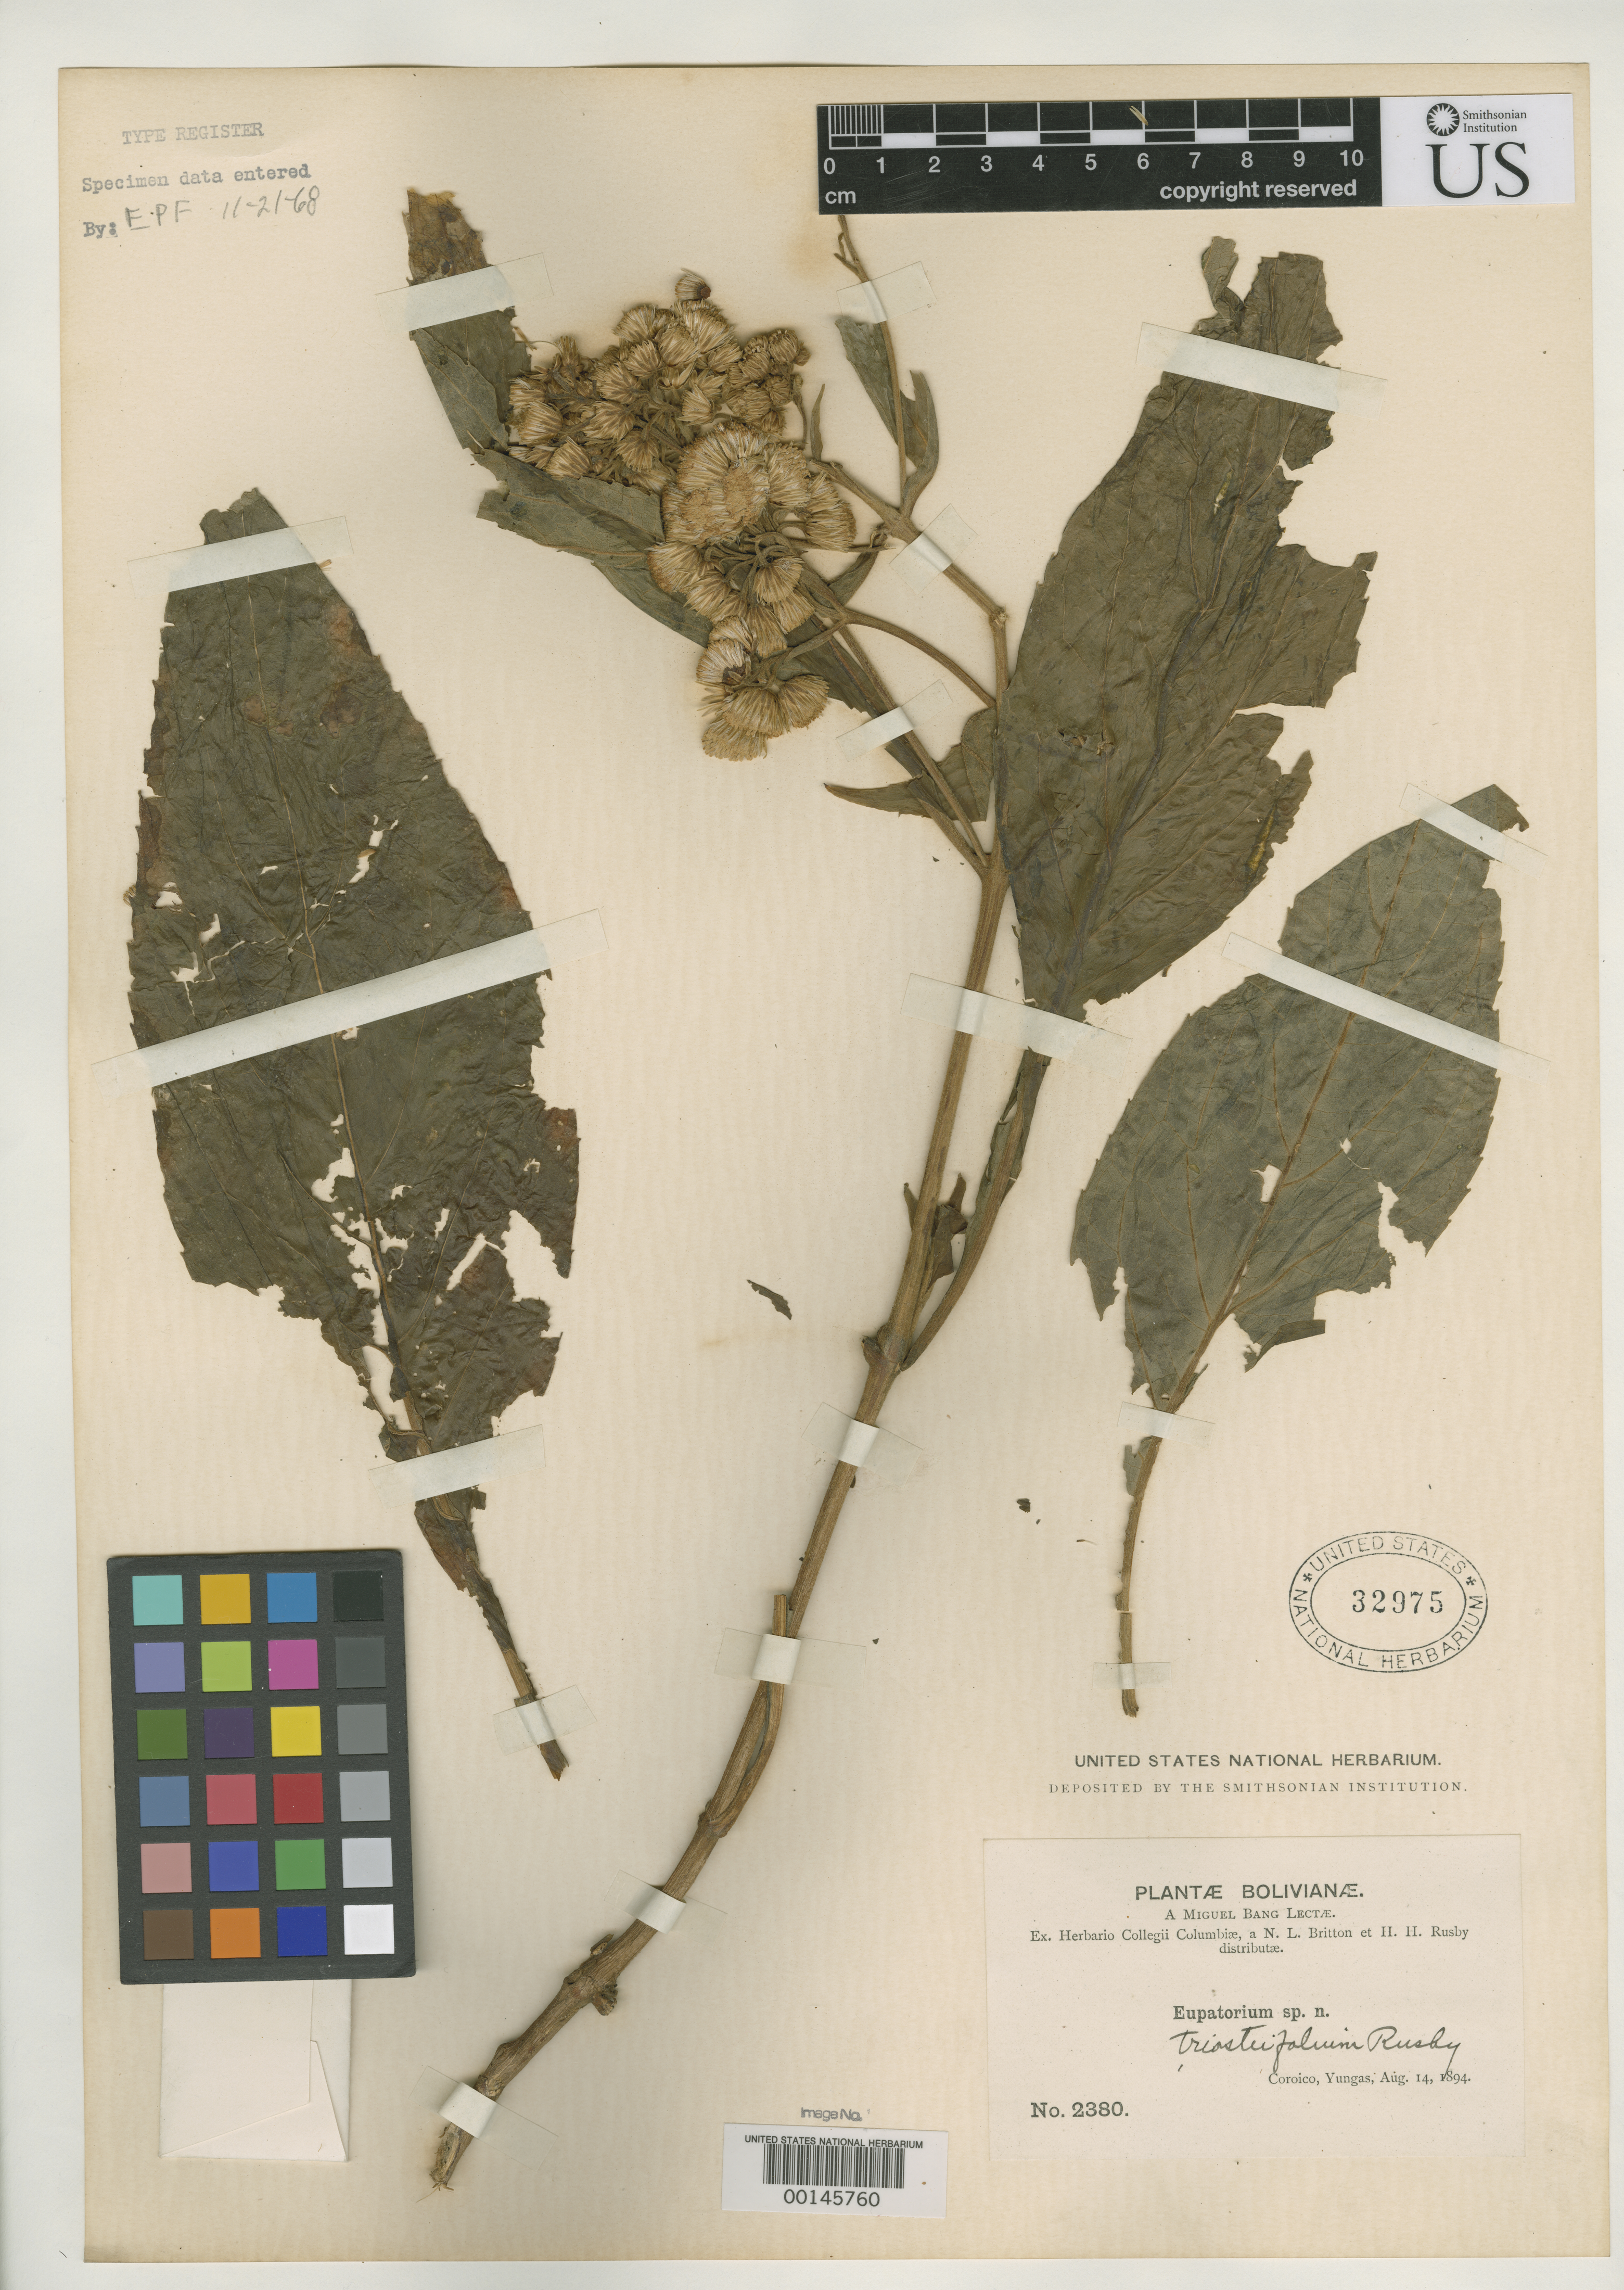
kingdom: Plantae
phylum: Tracheophyta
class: Magnoliopsida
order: Asterales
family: Asteraceae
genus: Eupatorium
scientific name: Eupatorium triosteifolium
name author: Rusby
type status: Isotype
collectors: M. Bang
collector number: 2380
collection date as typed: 14 Aug 1894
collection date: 1894-08-14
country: Bolivia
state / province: La Paz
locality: Coroico, Yungas.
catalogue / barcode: US 32975